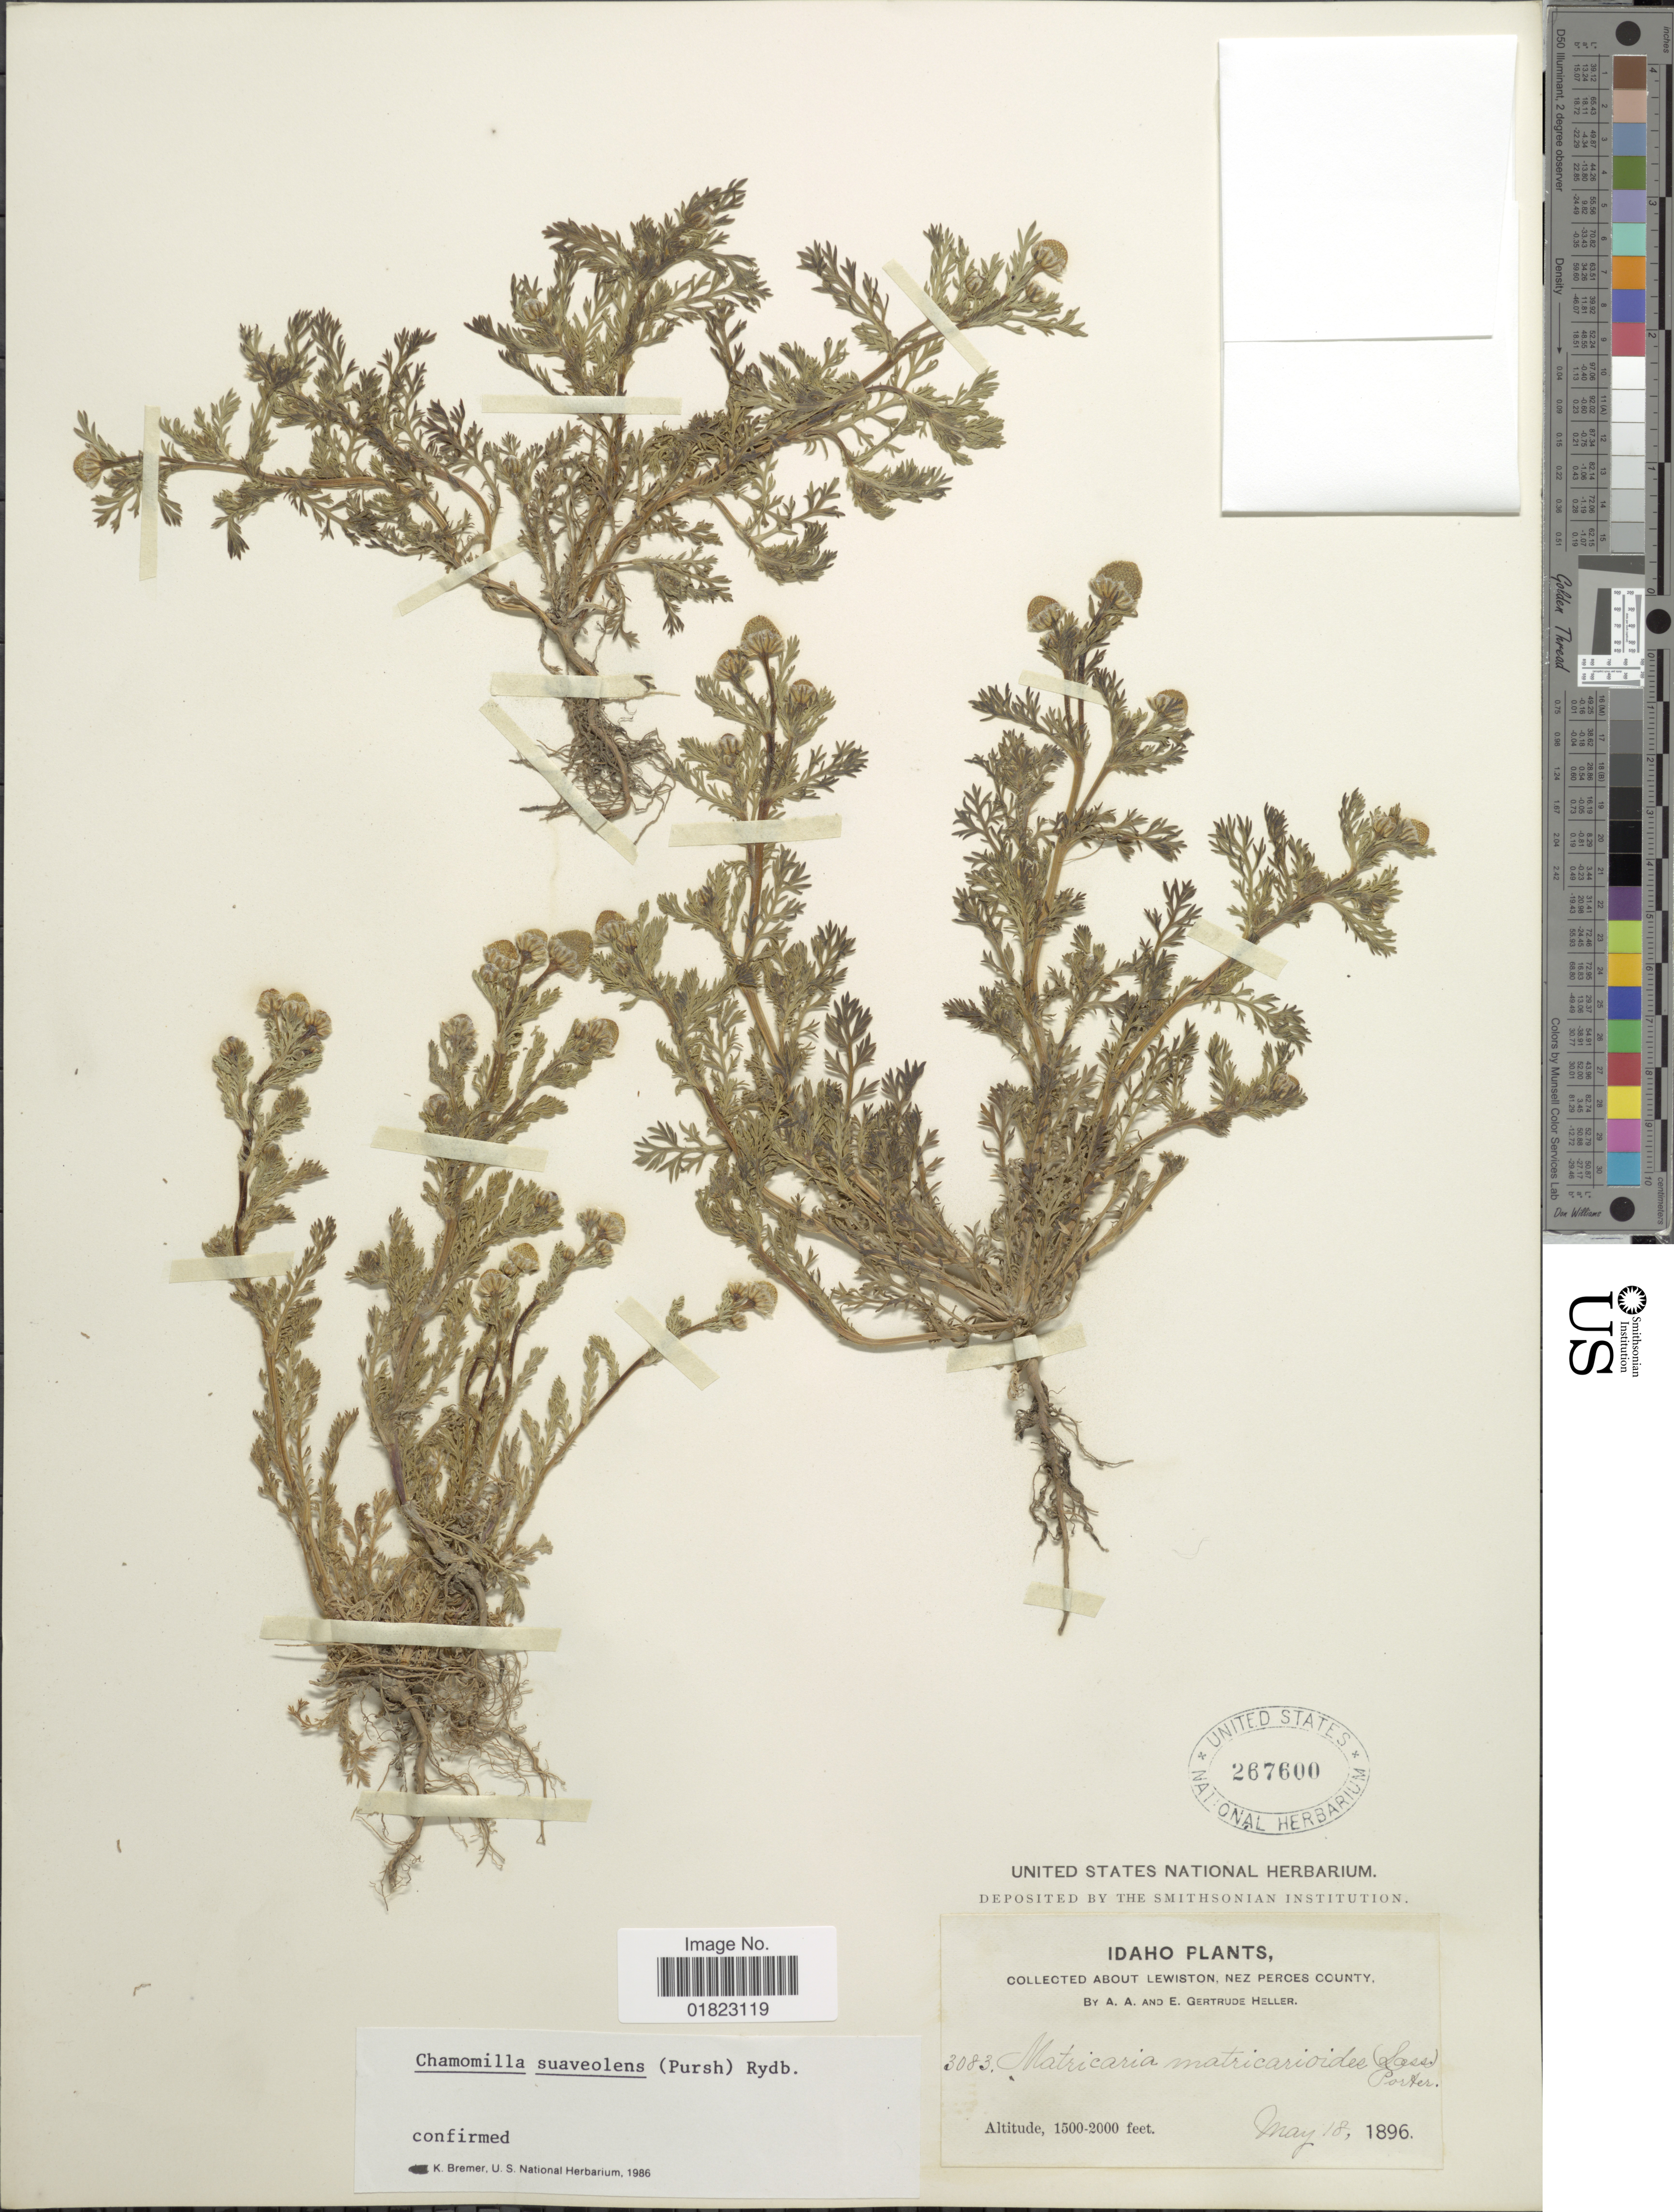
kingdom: Plantae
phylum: Tracheophyta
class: Magnoliopsida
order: Asterales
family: Asteraceae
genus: Matricaria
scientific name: Matricaria matricarioides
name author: (Less.) Porter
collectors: A. A. Heller & E. G. Heller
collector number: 3083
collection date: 1896-05-18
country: United States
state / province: Idaho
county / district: Nez Perce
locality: About Lewiston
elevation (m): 457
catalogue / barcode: US 267600